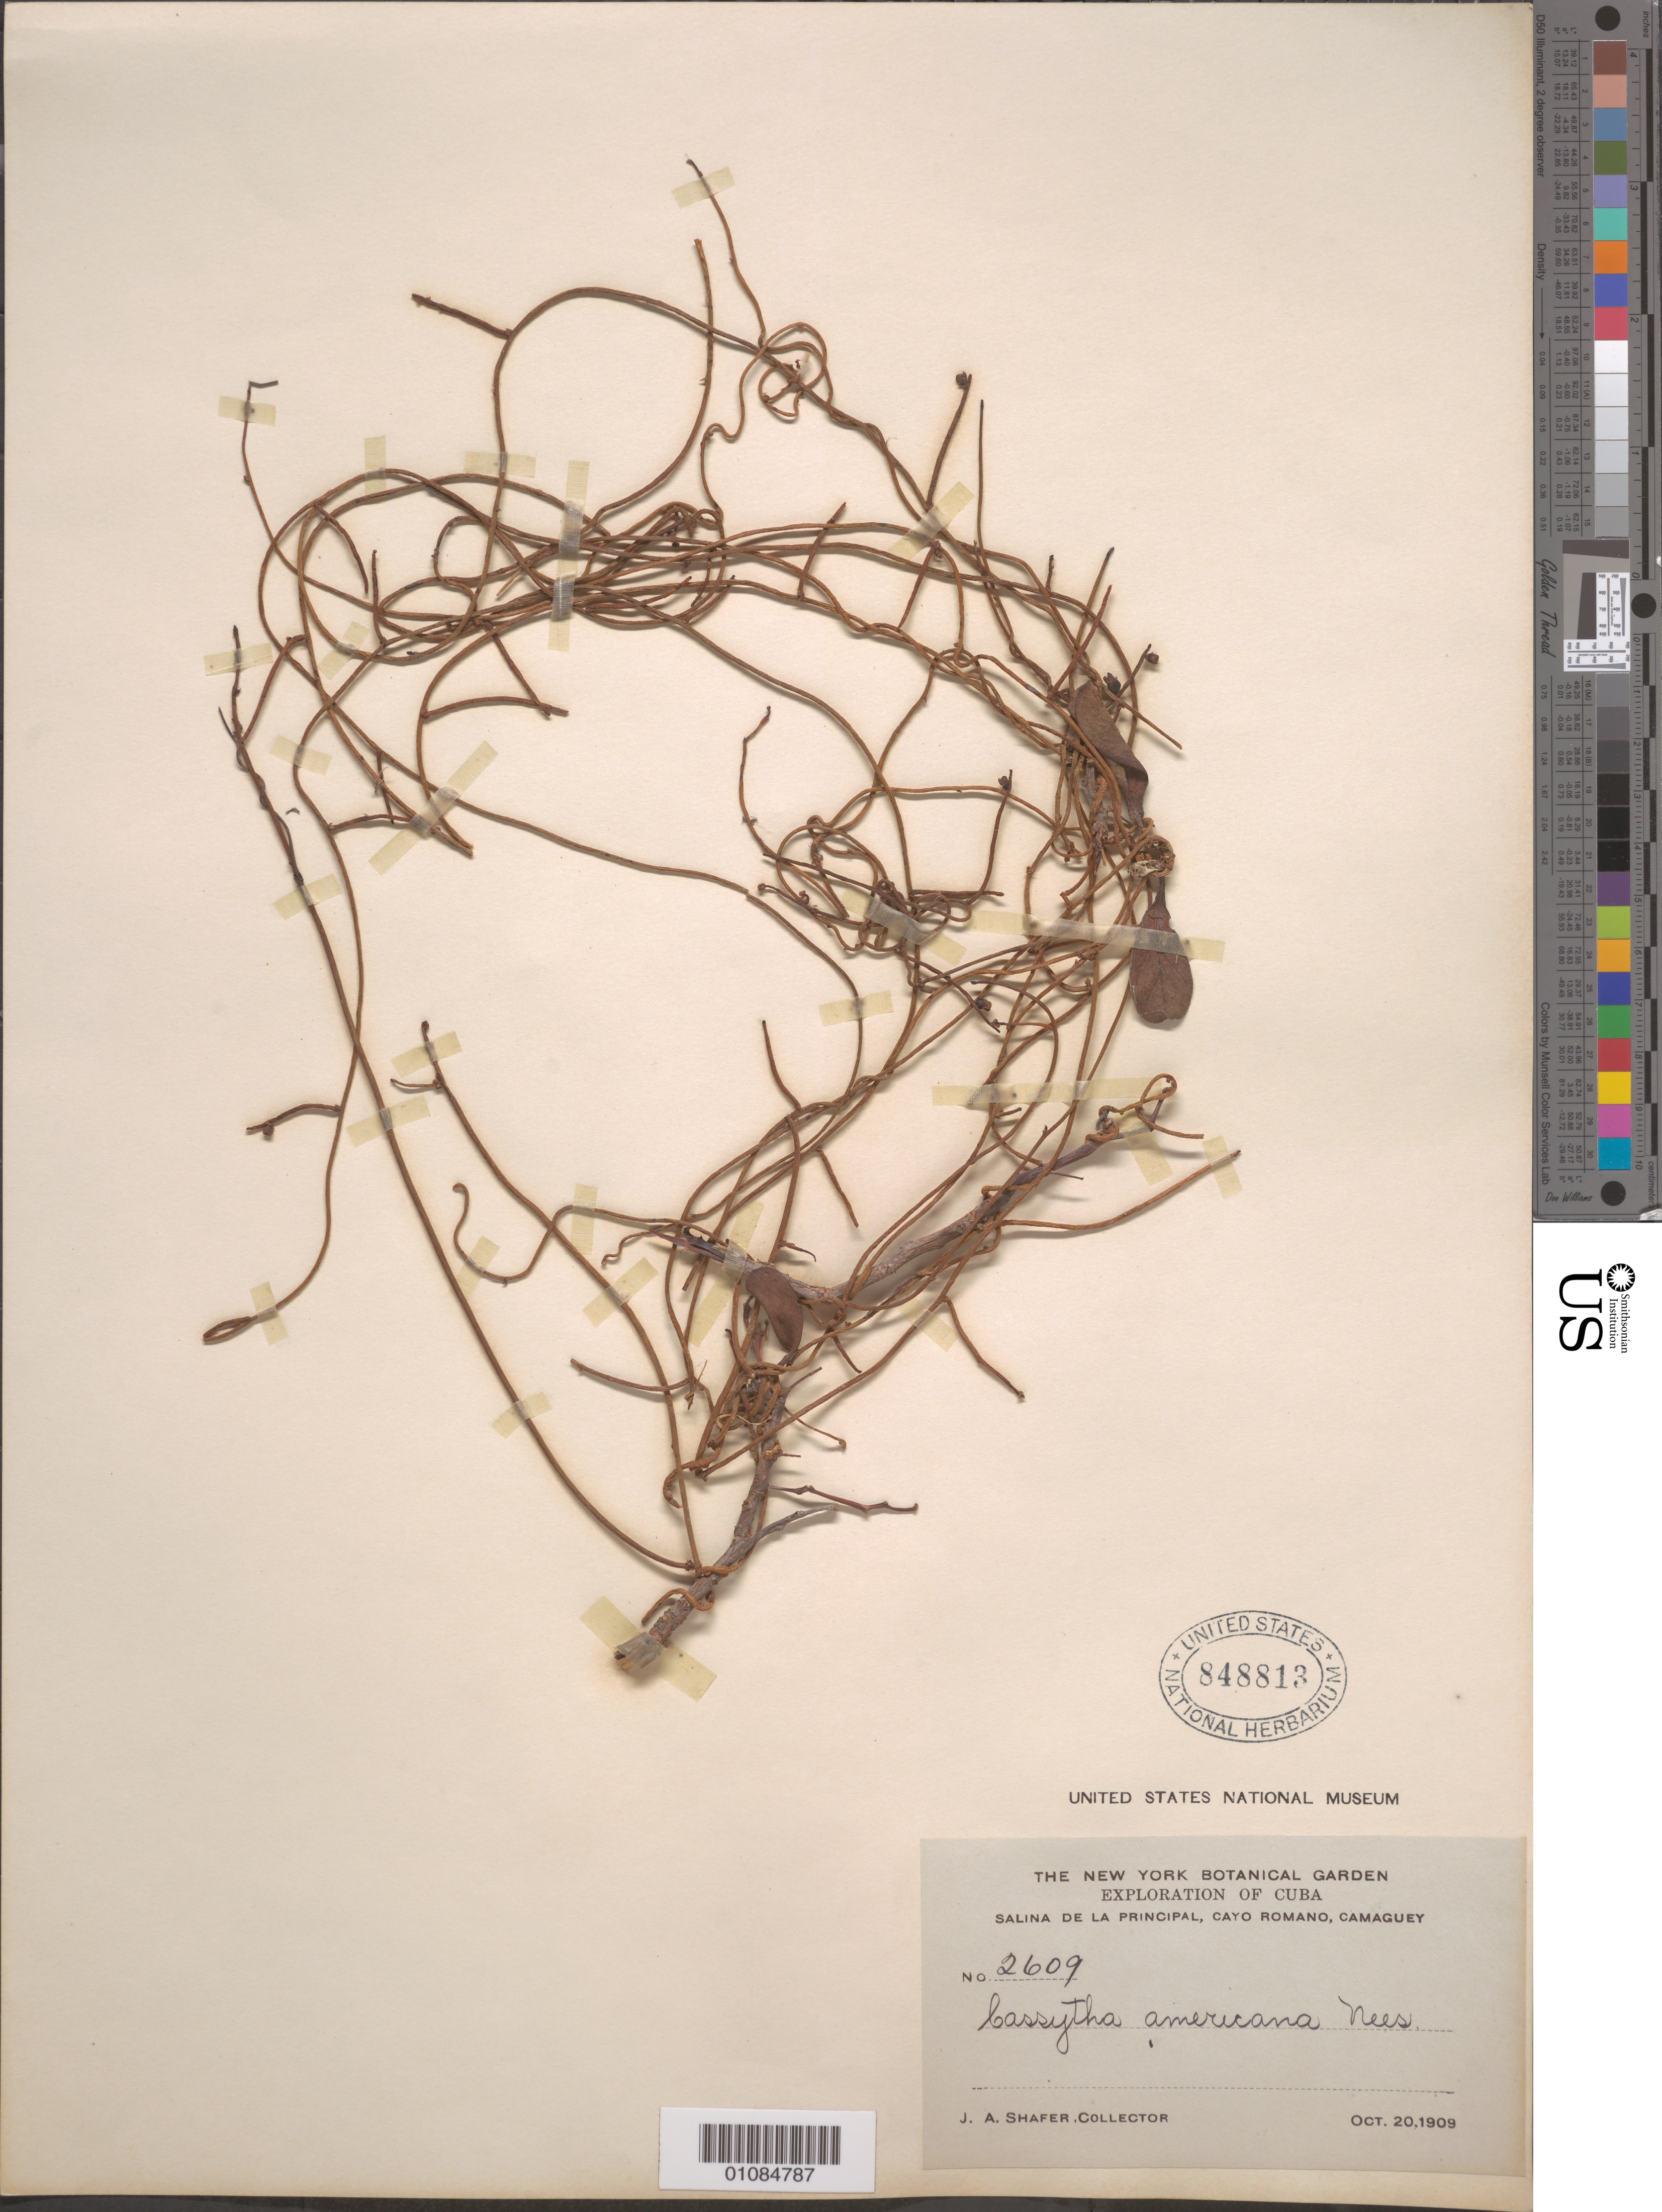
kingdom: Plantae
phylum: Tracheophyta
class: Magnoliopsida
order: Laurales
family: Lauraceae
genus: Cassytha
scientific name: Cassytha filiformis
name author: L.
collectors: J. A. Shafer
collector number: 2609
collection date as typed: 20 Oct 1909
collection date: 1909-10-20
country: Cuba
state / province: Camagüey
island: Cuba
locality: Salina de la Principal, Cayo Romano, Camaguey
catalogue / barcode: US 848813